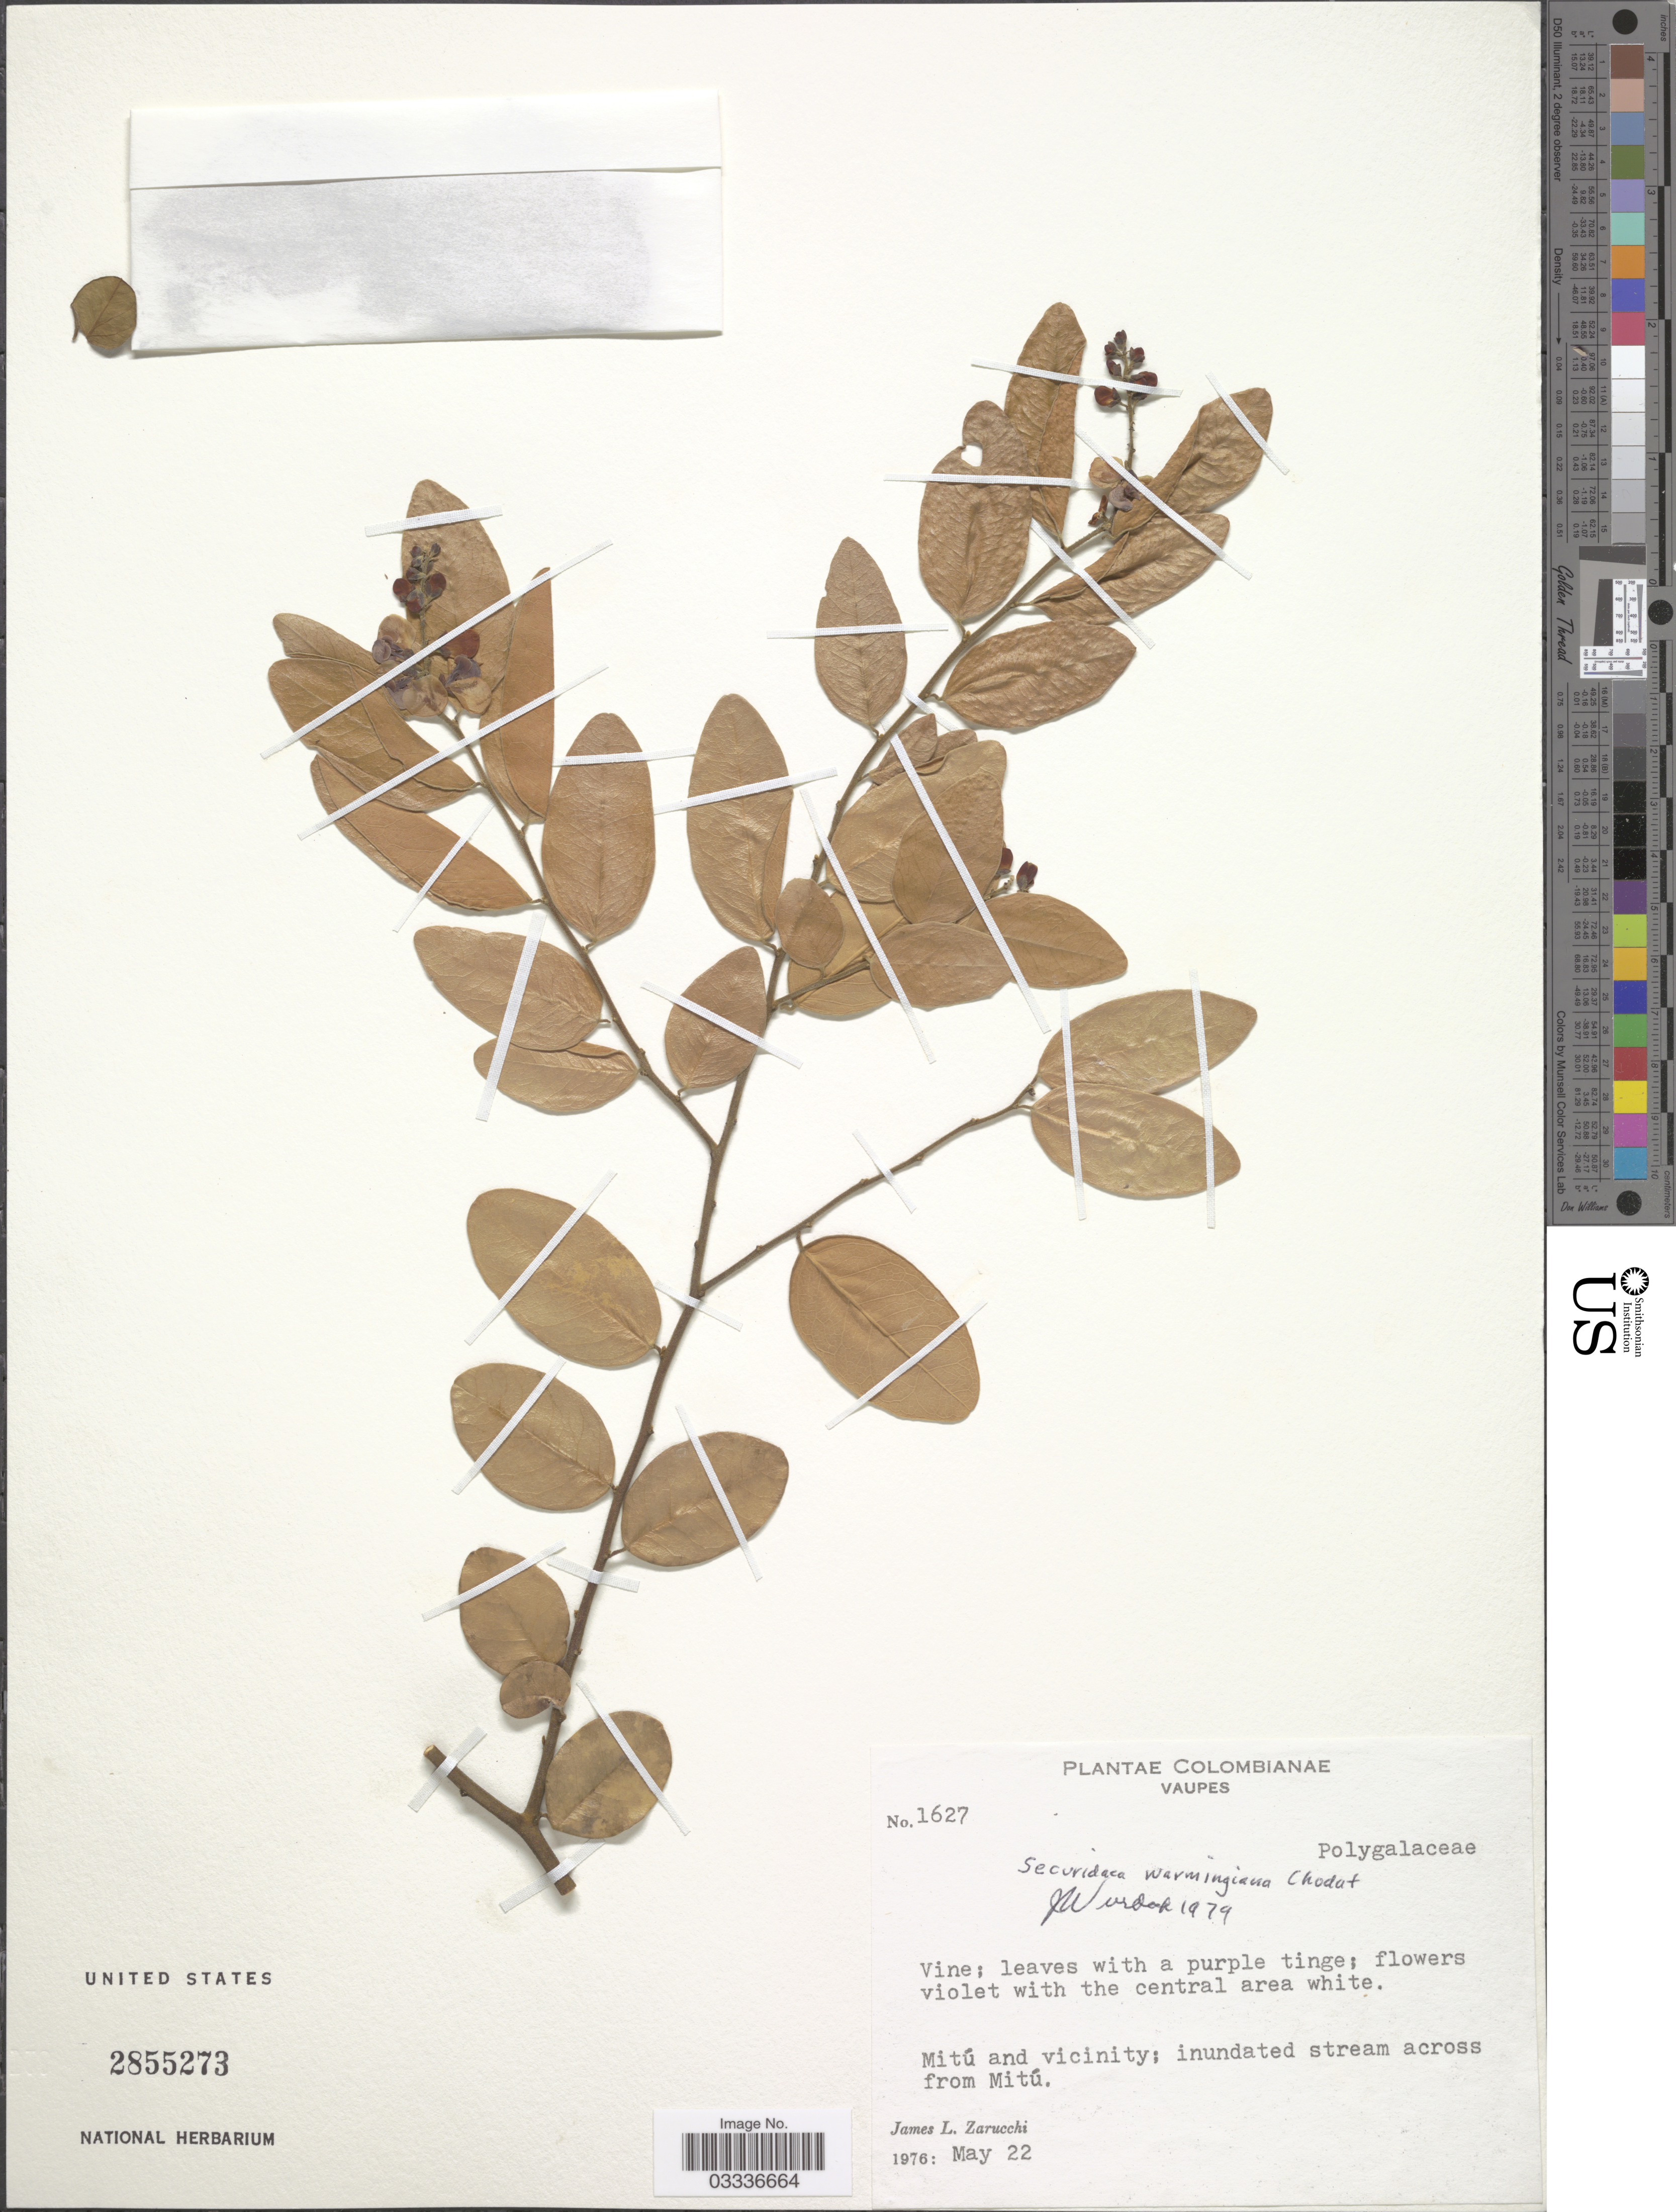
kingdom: Plantae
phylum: Tracheophyta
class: Magnoliopsida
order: Fabales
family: Polygalaceae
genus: Securidaca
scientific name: Securidaca warmingiana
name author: Chodat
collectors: J. L. Zarucchi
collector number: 1627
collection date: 1976-05-22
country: Colombia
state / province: Vaupés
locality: Mitú and vicinity; inundated stream across from Mitú.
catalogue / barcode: US 2855273